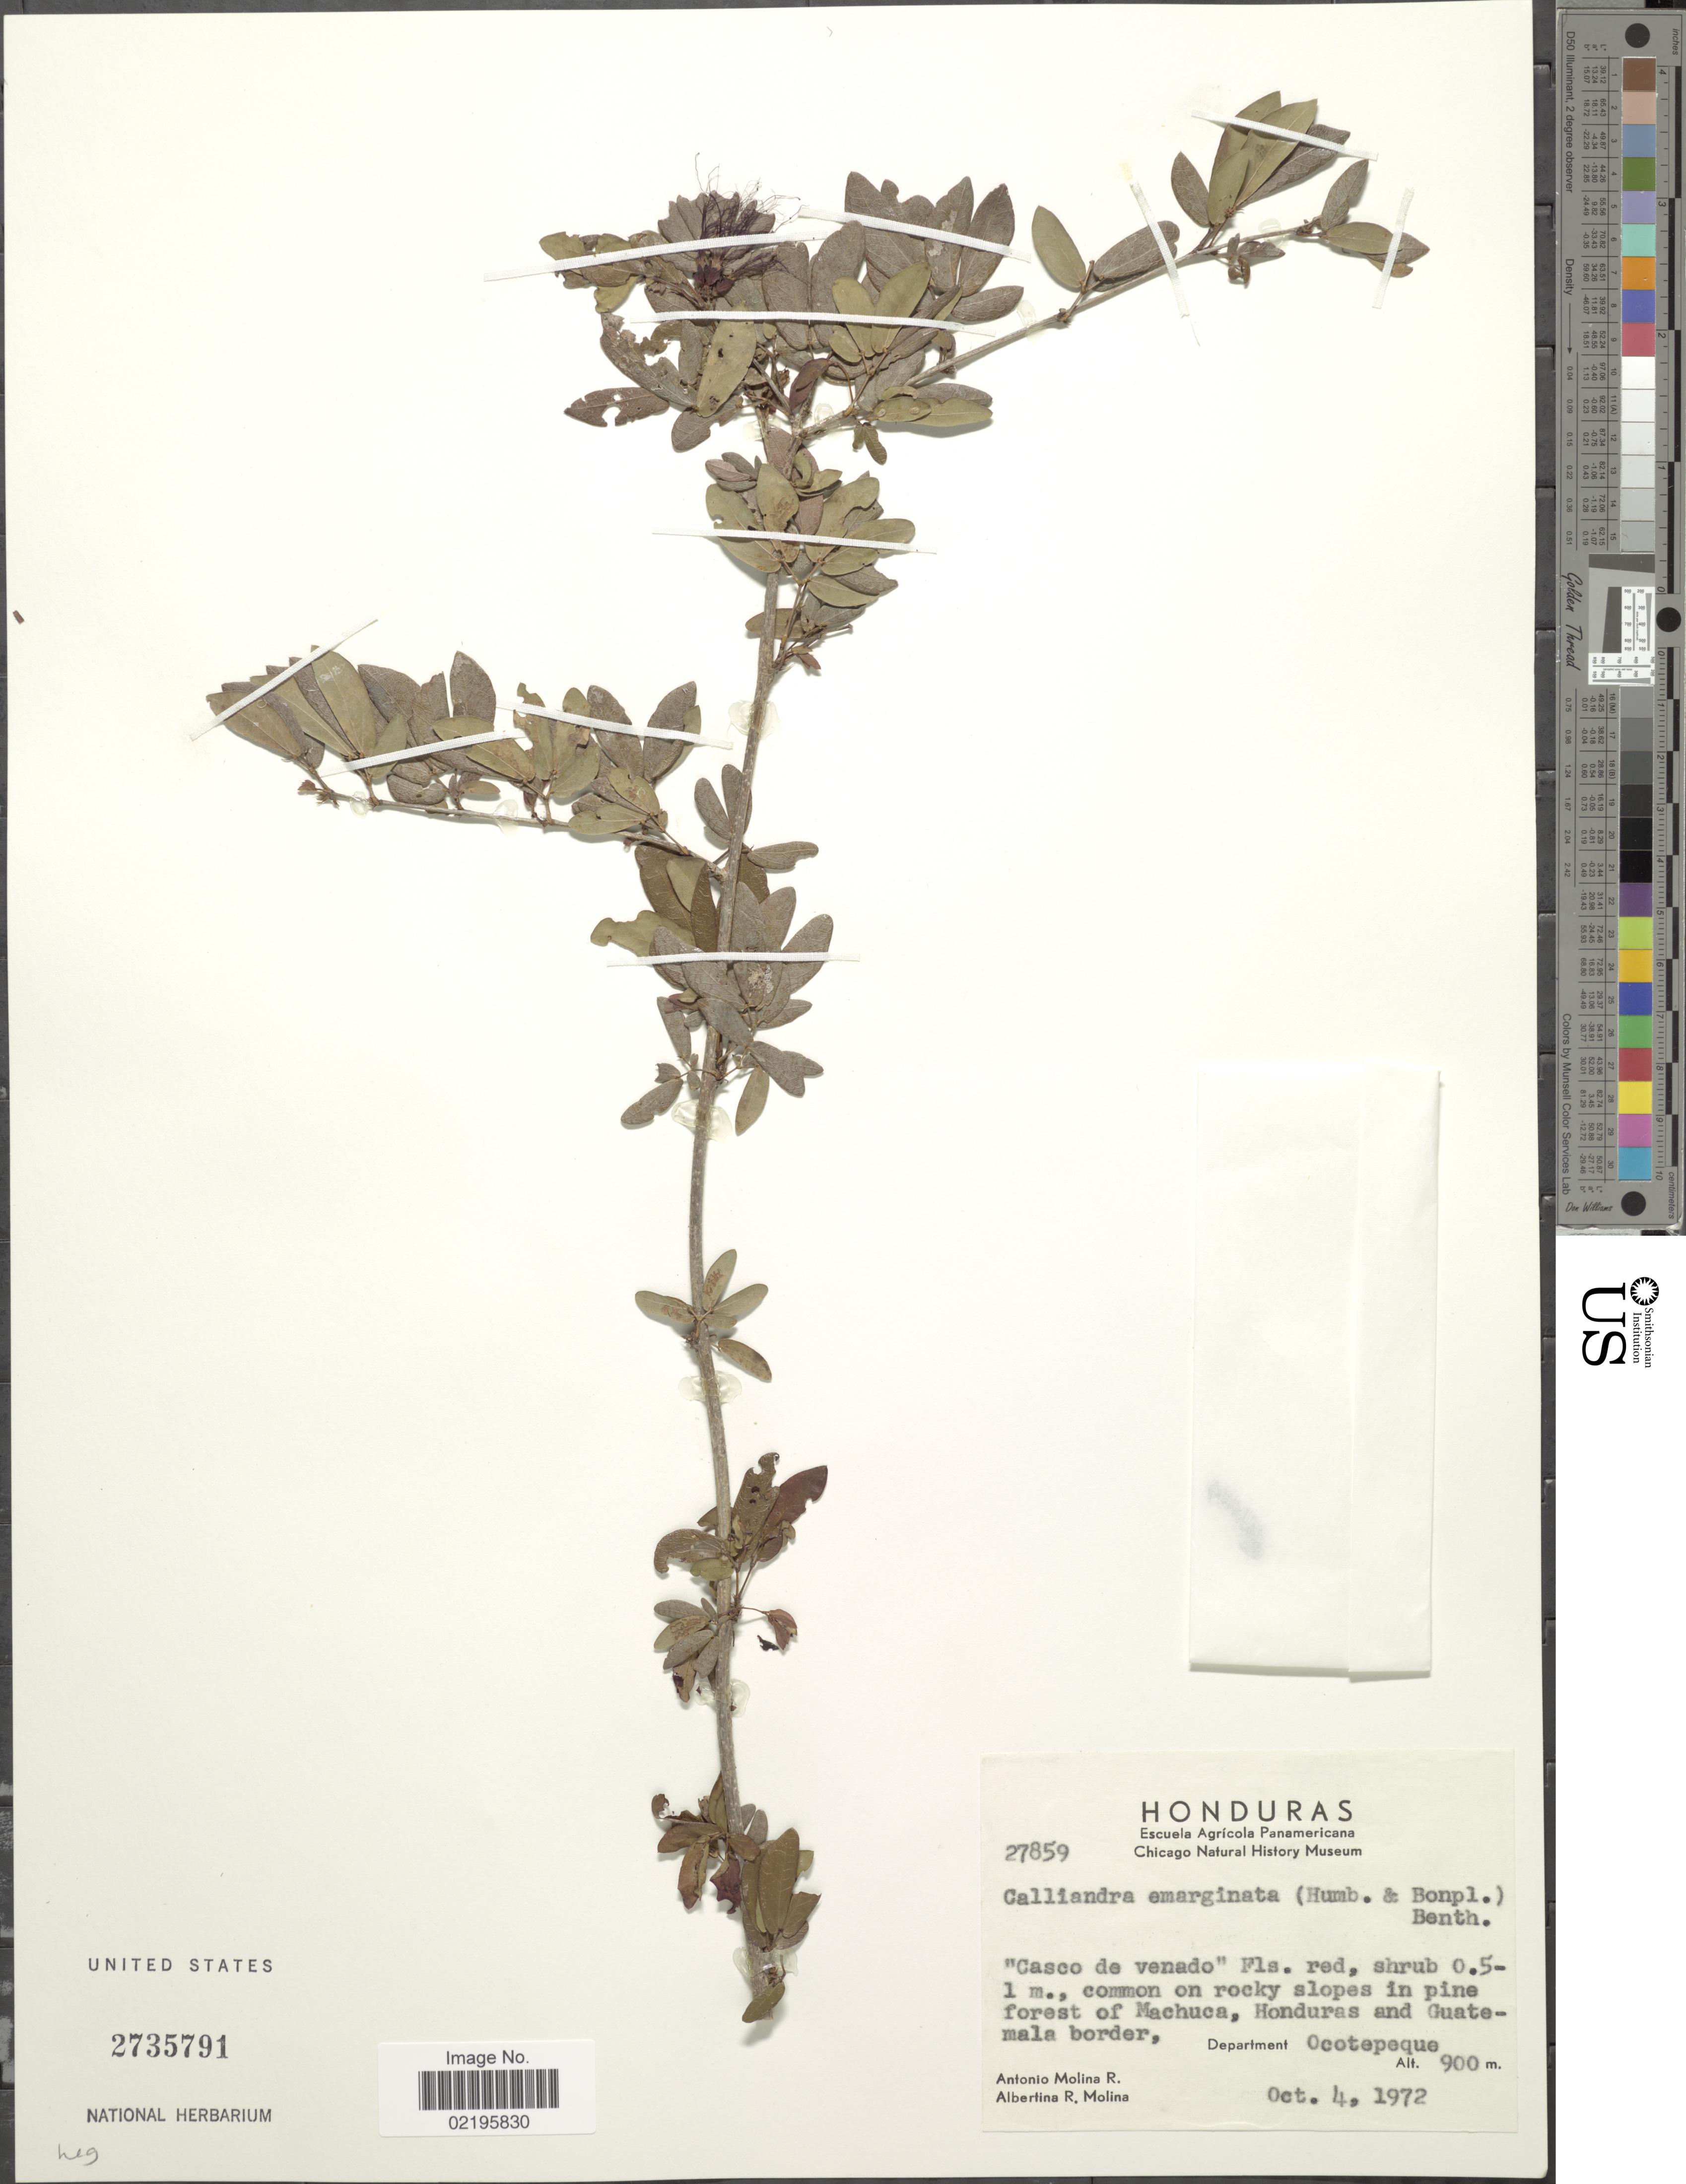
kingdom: Plantae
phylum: Tracheophyta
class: Magnoliopsida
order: Fabales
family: Fabaceae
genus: Calliandra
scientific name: Calliandra emarginata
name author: (Willd.) Benth.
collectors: A. Molina R. & A. R. Molina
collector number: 27859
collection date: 1972-10-04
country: Honduras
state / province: Ocotepeque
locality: Common onrocky slopes in pine forest of Machuca, Honduras and Guatemala border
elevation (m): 900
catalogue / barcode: US 2735791